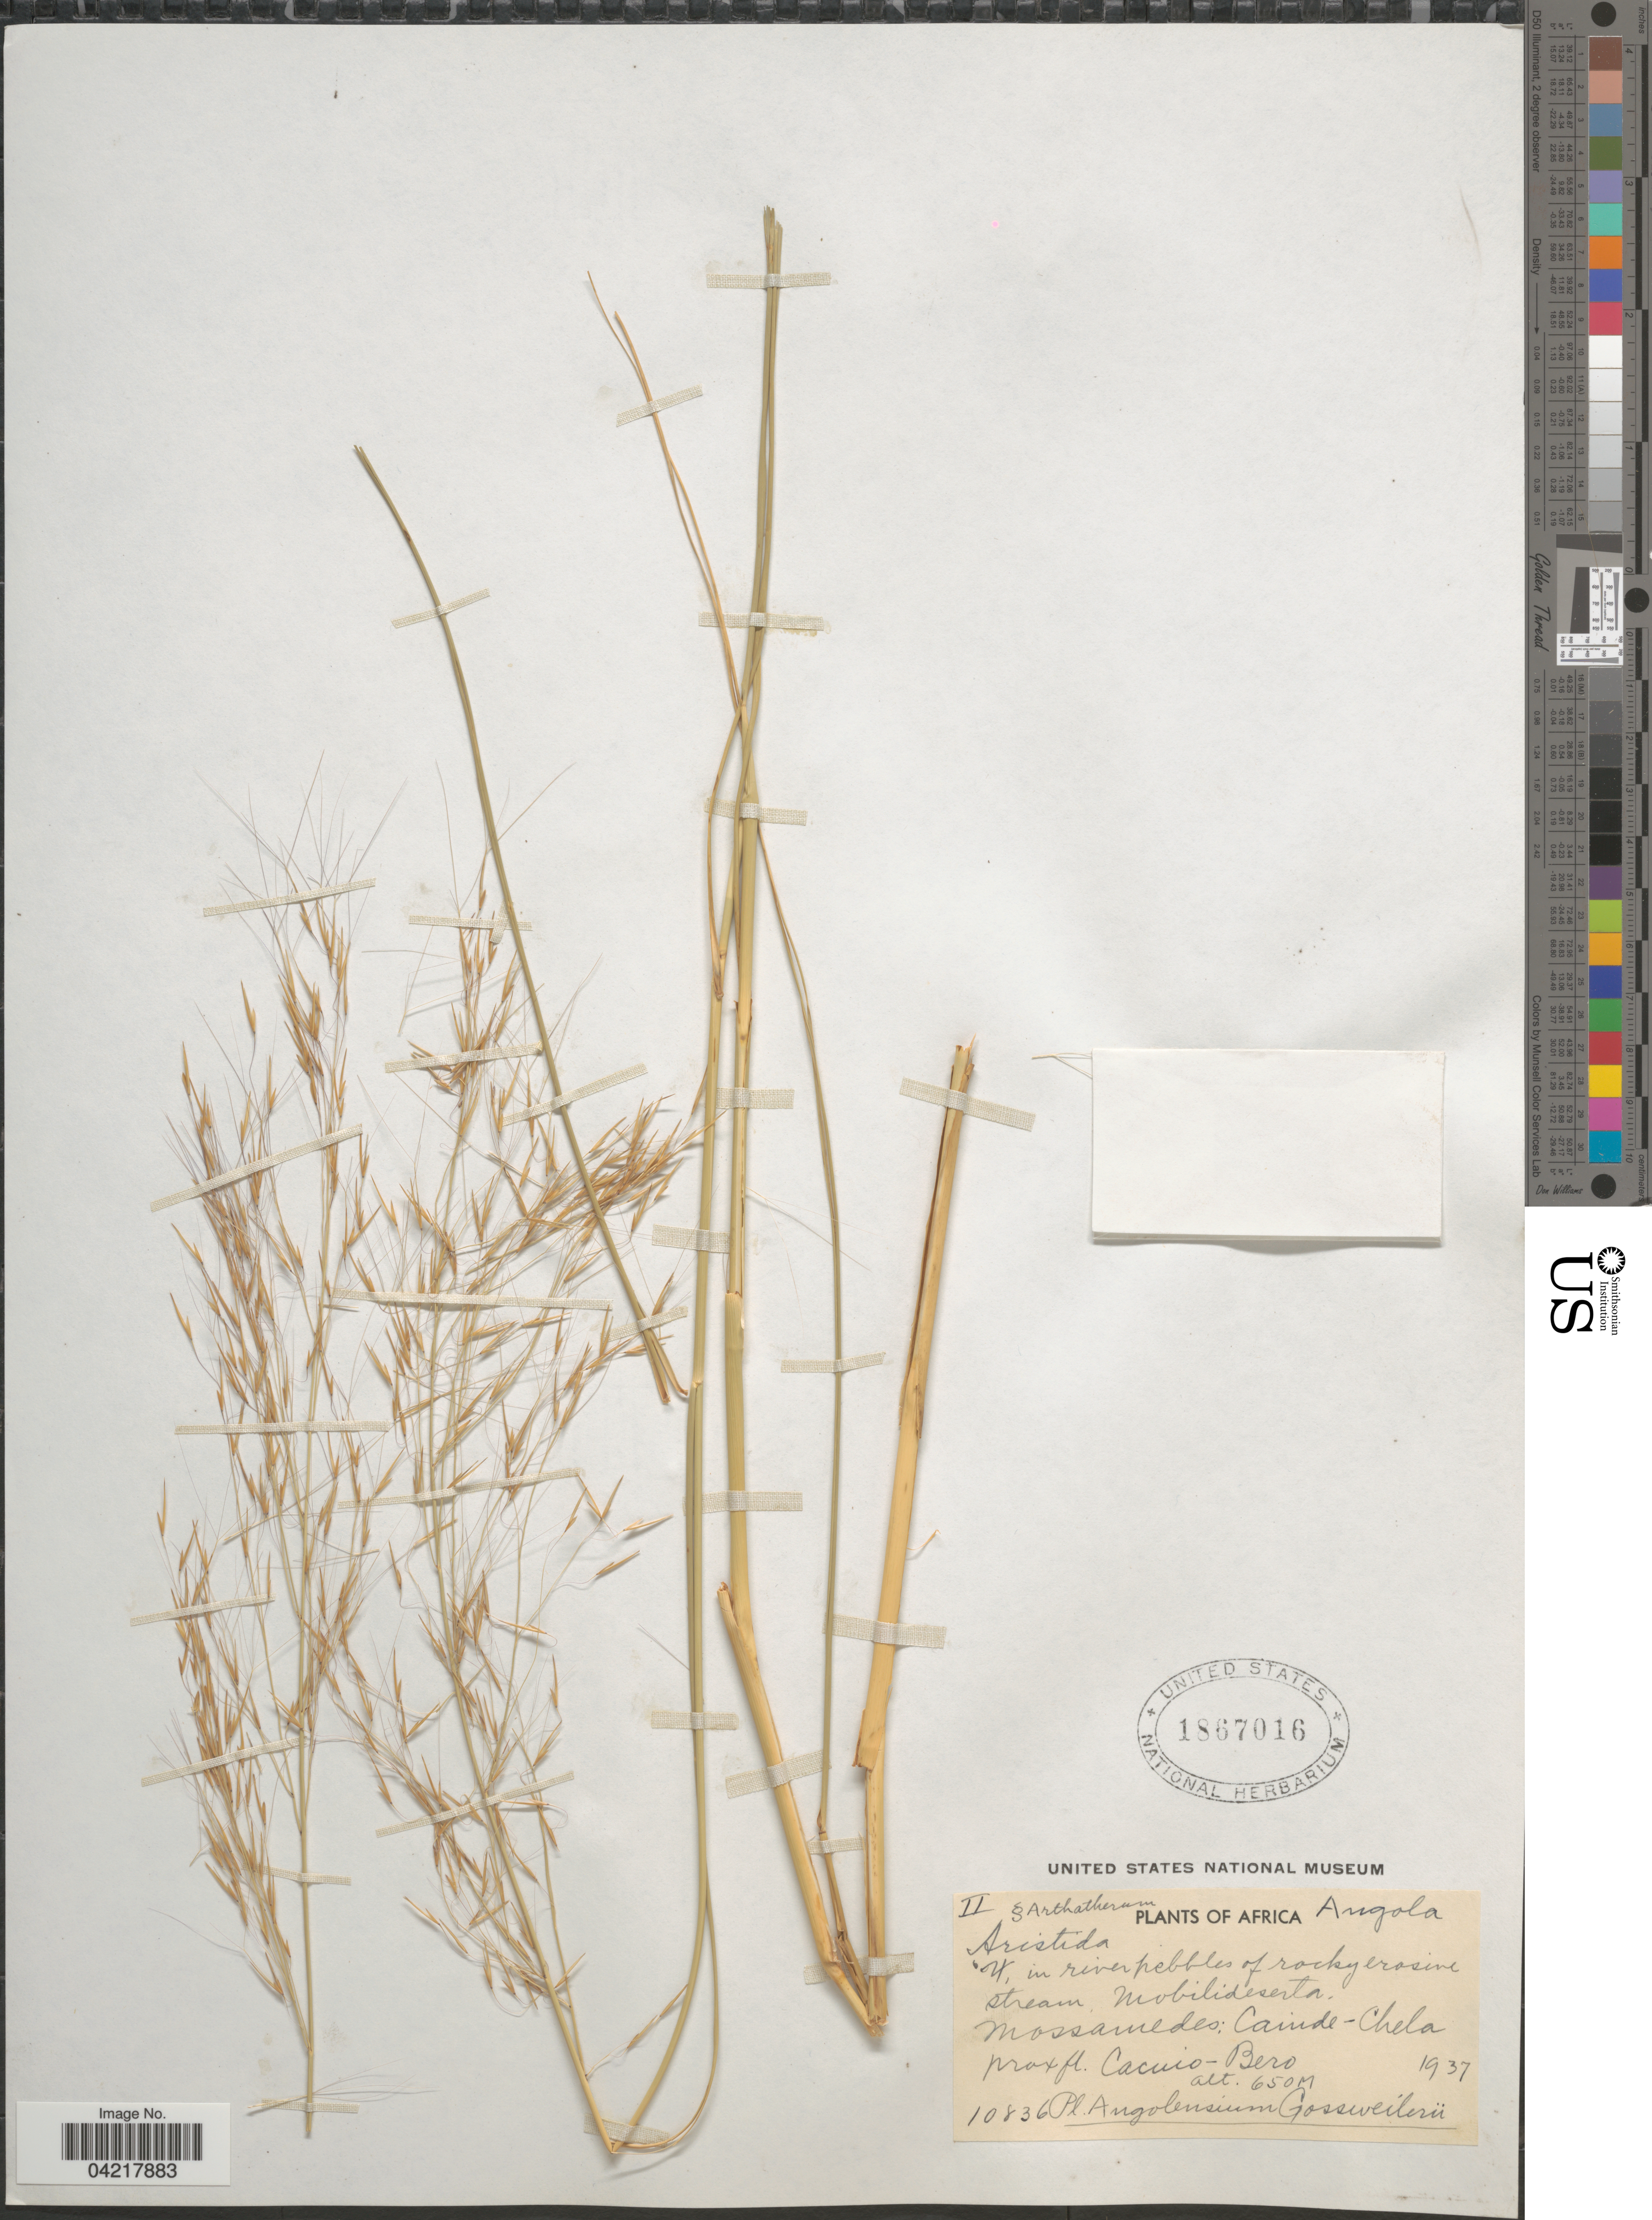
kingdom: Plantae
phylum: Tracheophyta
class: Liliopsida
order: Poales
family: Poaceae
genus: Aristida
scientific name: Aristida sp.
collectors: -. Gossweiler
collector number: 10836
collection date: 1937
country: Angola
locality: Mossamedes: Cainde-Chela prox ft. Cacuio-Bero.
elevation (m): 650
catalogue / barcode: US 1867016